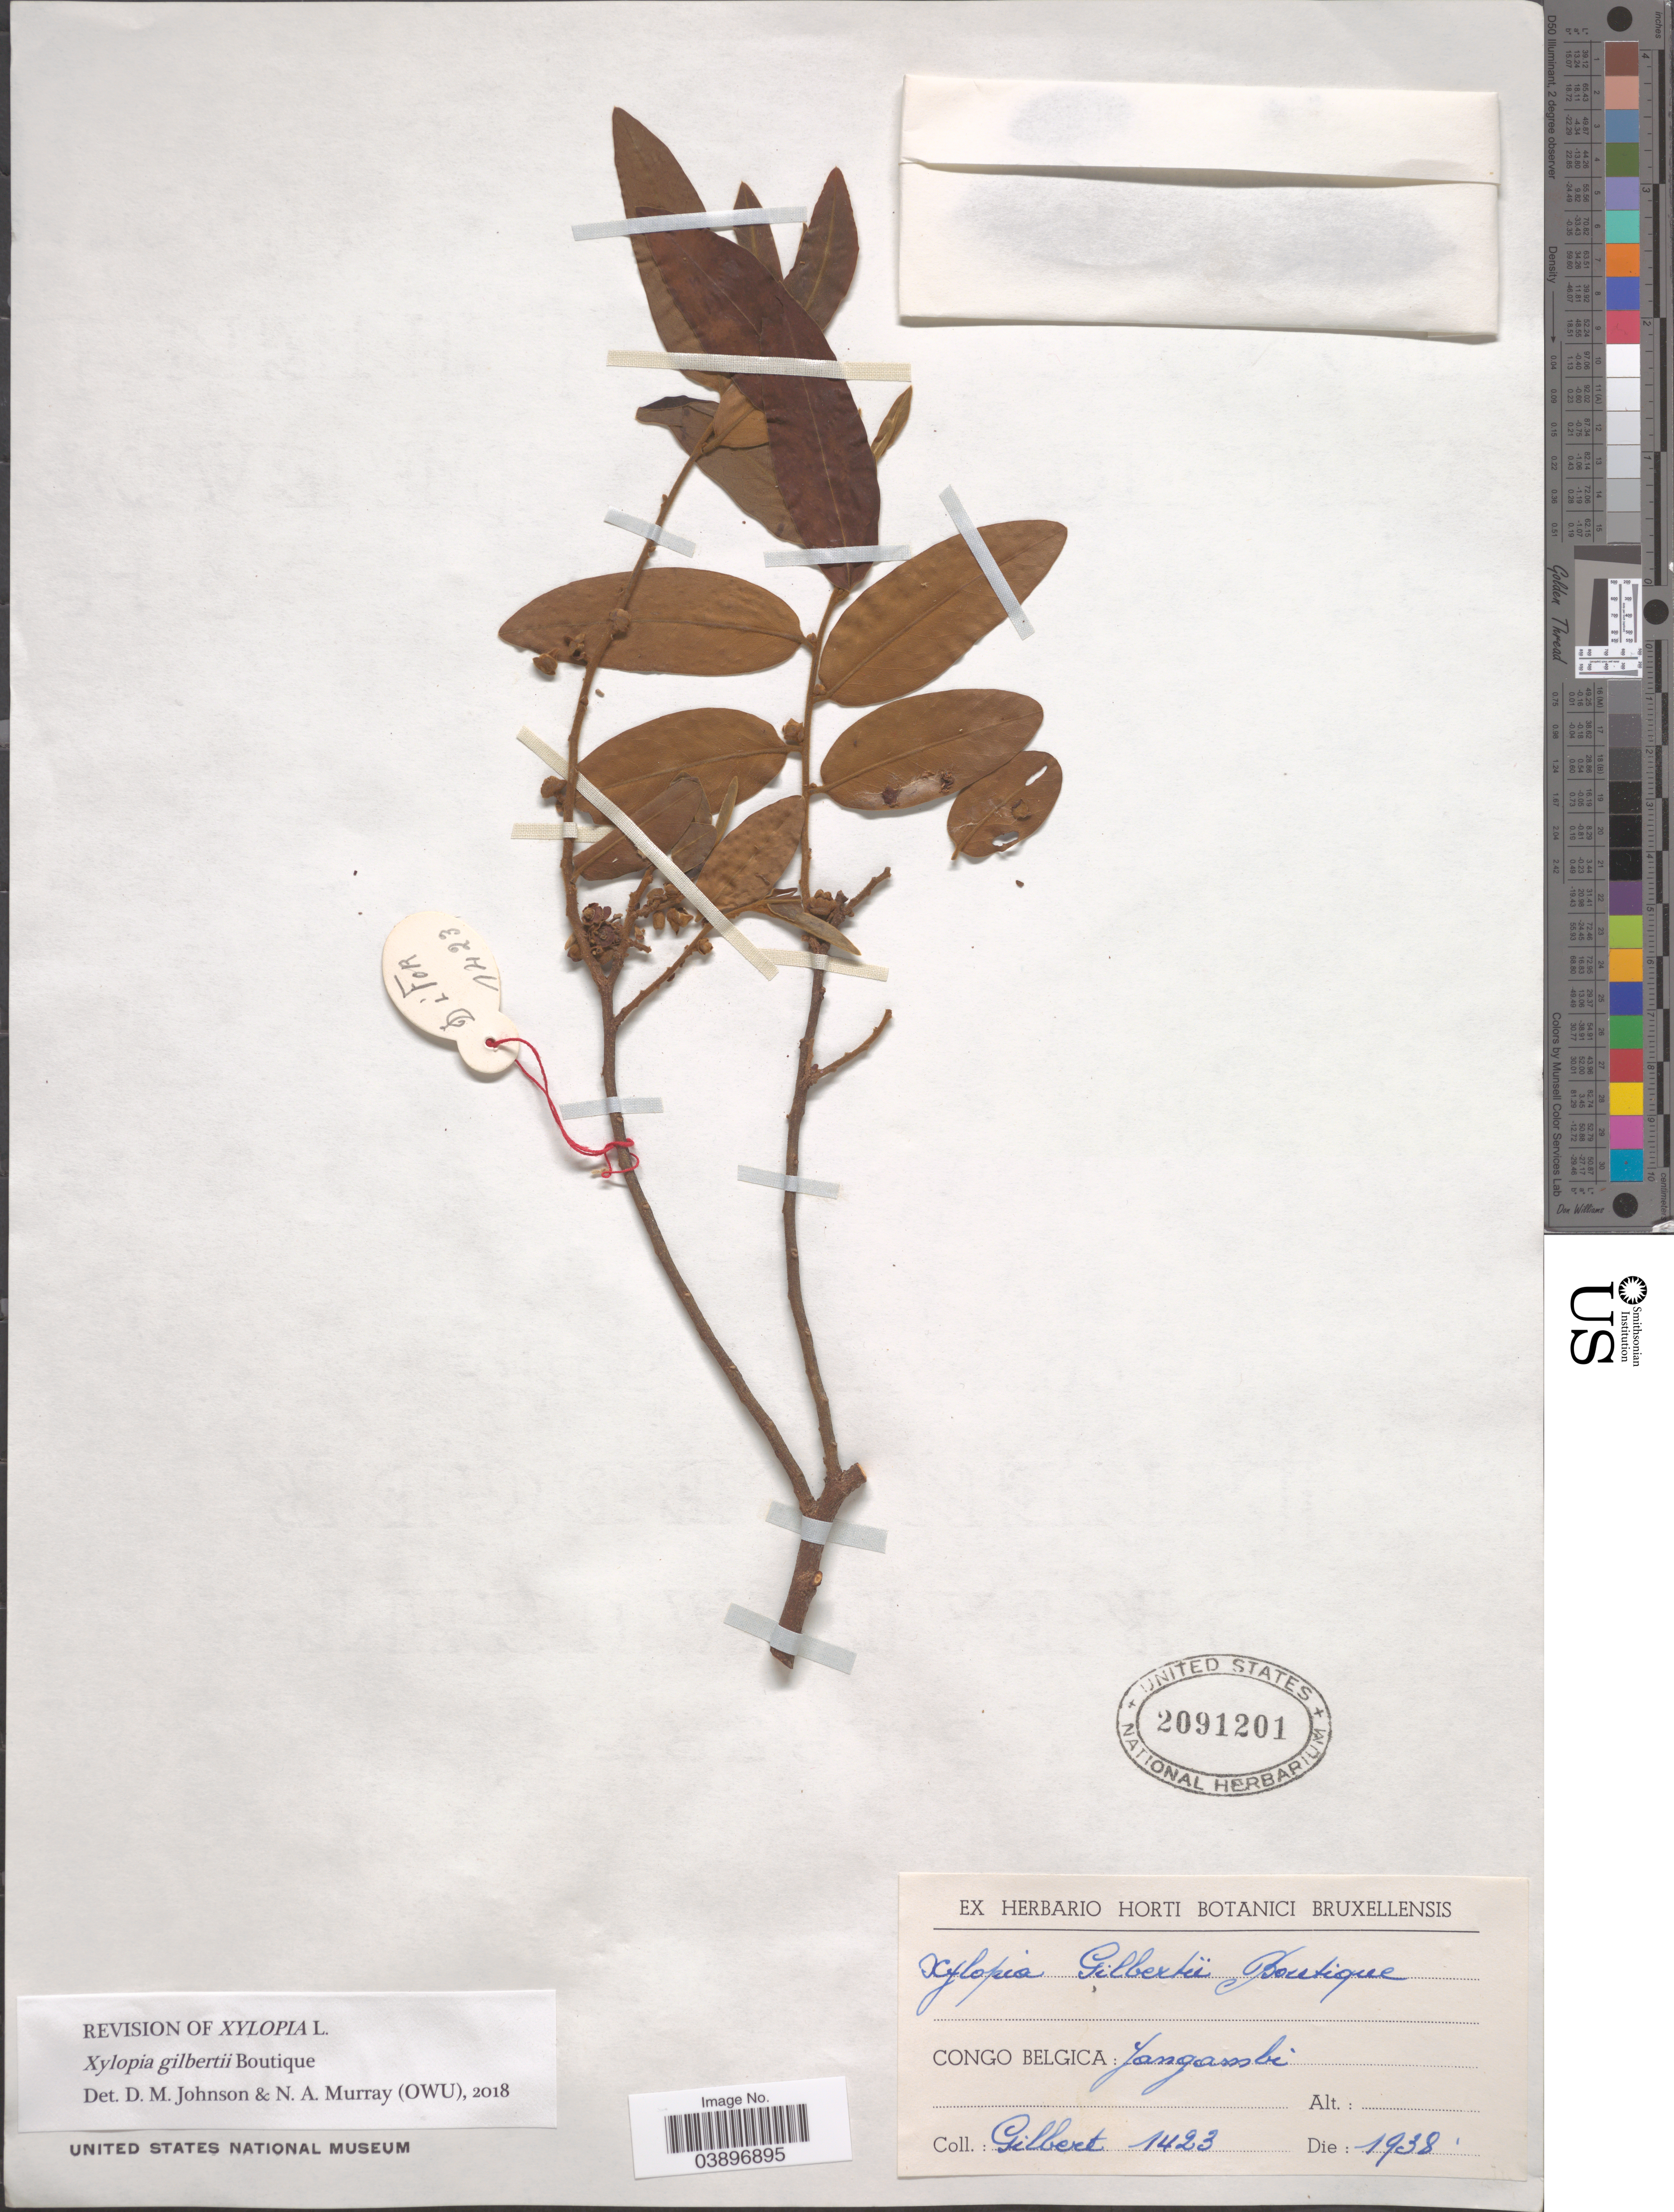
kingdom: Plantae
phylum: Tracheophyta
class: Magnoliopsida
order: Magnoliales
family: Annonaceae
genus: Xylopia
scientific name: Xylopia gilbertii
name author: Boutique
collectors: -. Gilbert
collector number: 1423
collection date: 1938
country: Congo, Democratic Republic of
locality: Congo Belgica: Jangambi.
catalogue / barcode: US 2091201